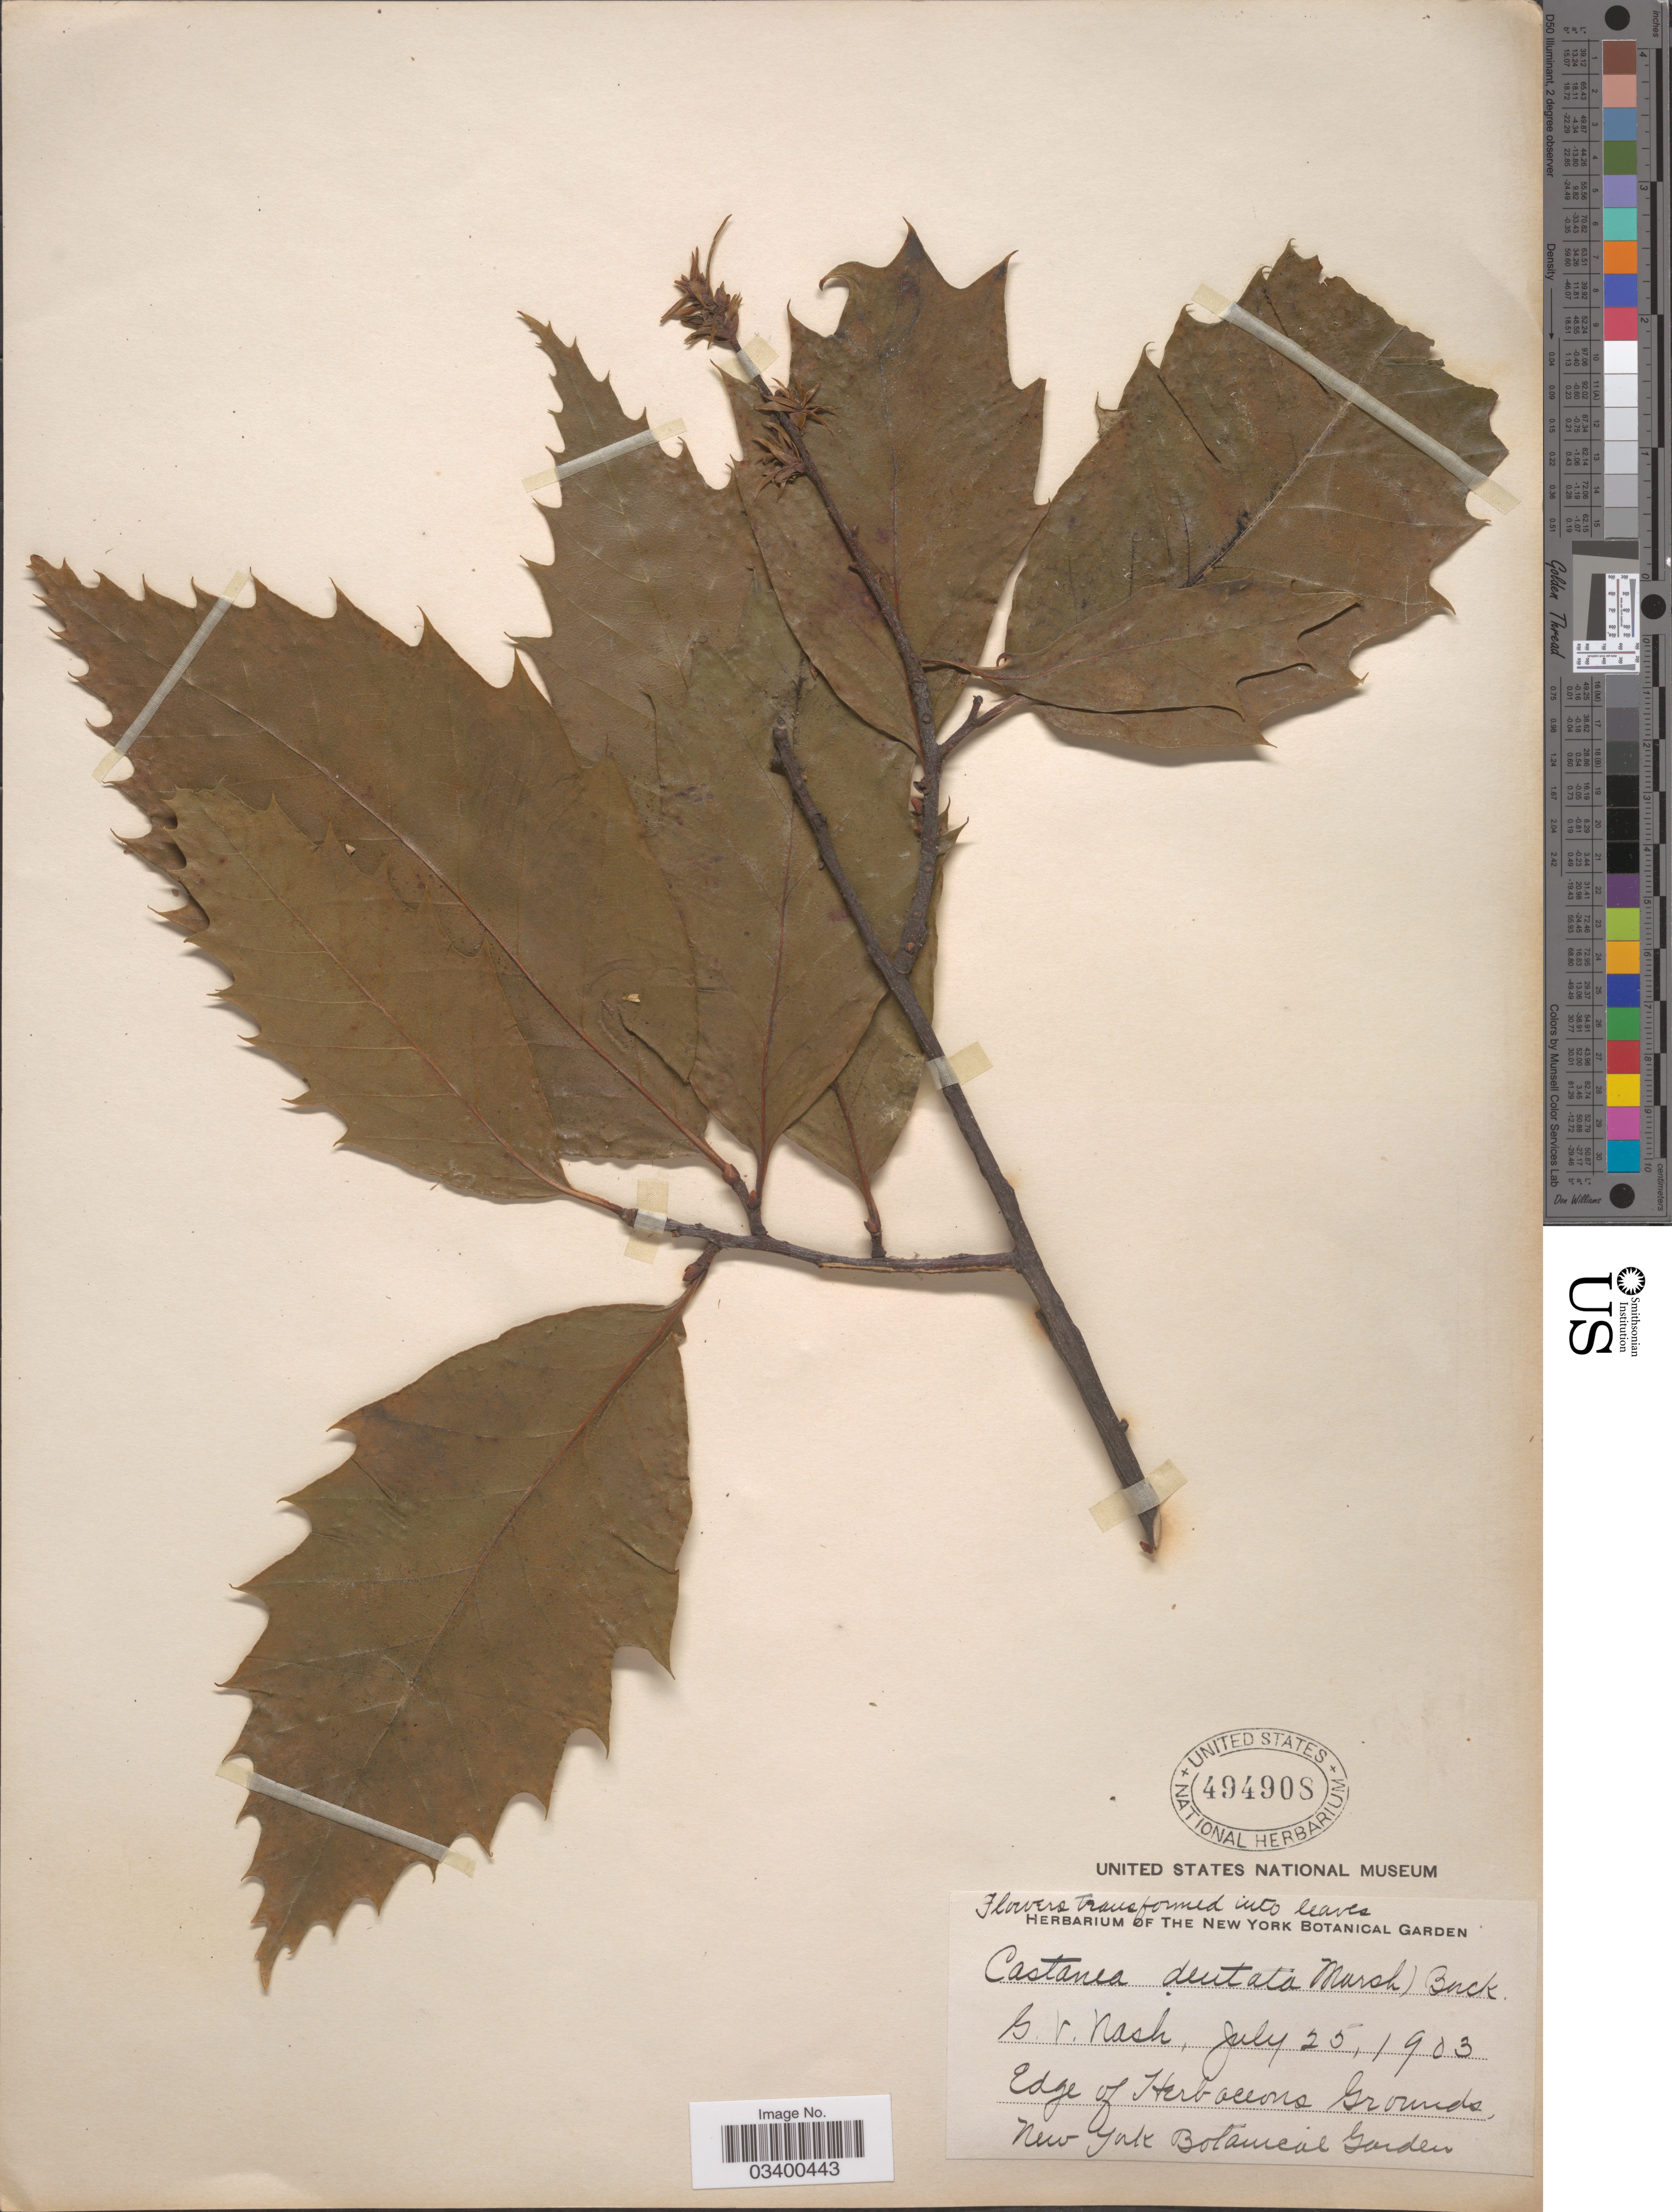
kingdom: Plantae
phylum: Tracheophyta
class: Magnoliopsida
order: Fagales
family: Fagaceae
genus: Castanea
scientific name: Castanea dentata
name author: (Marshall) Borkh.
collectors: G. V. Nash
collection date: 1903-07-25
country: United States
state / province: New York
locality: Edge of Herbaceons Grounds, New York Botanical Garden.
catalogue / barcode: US 494908